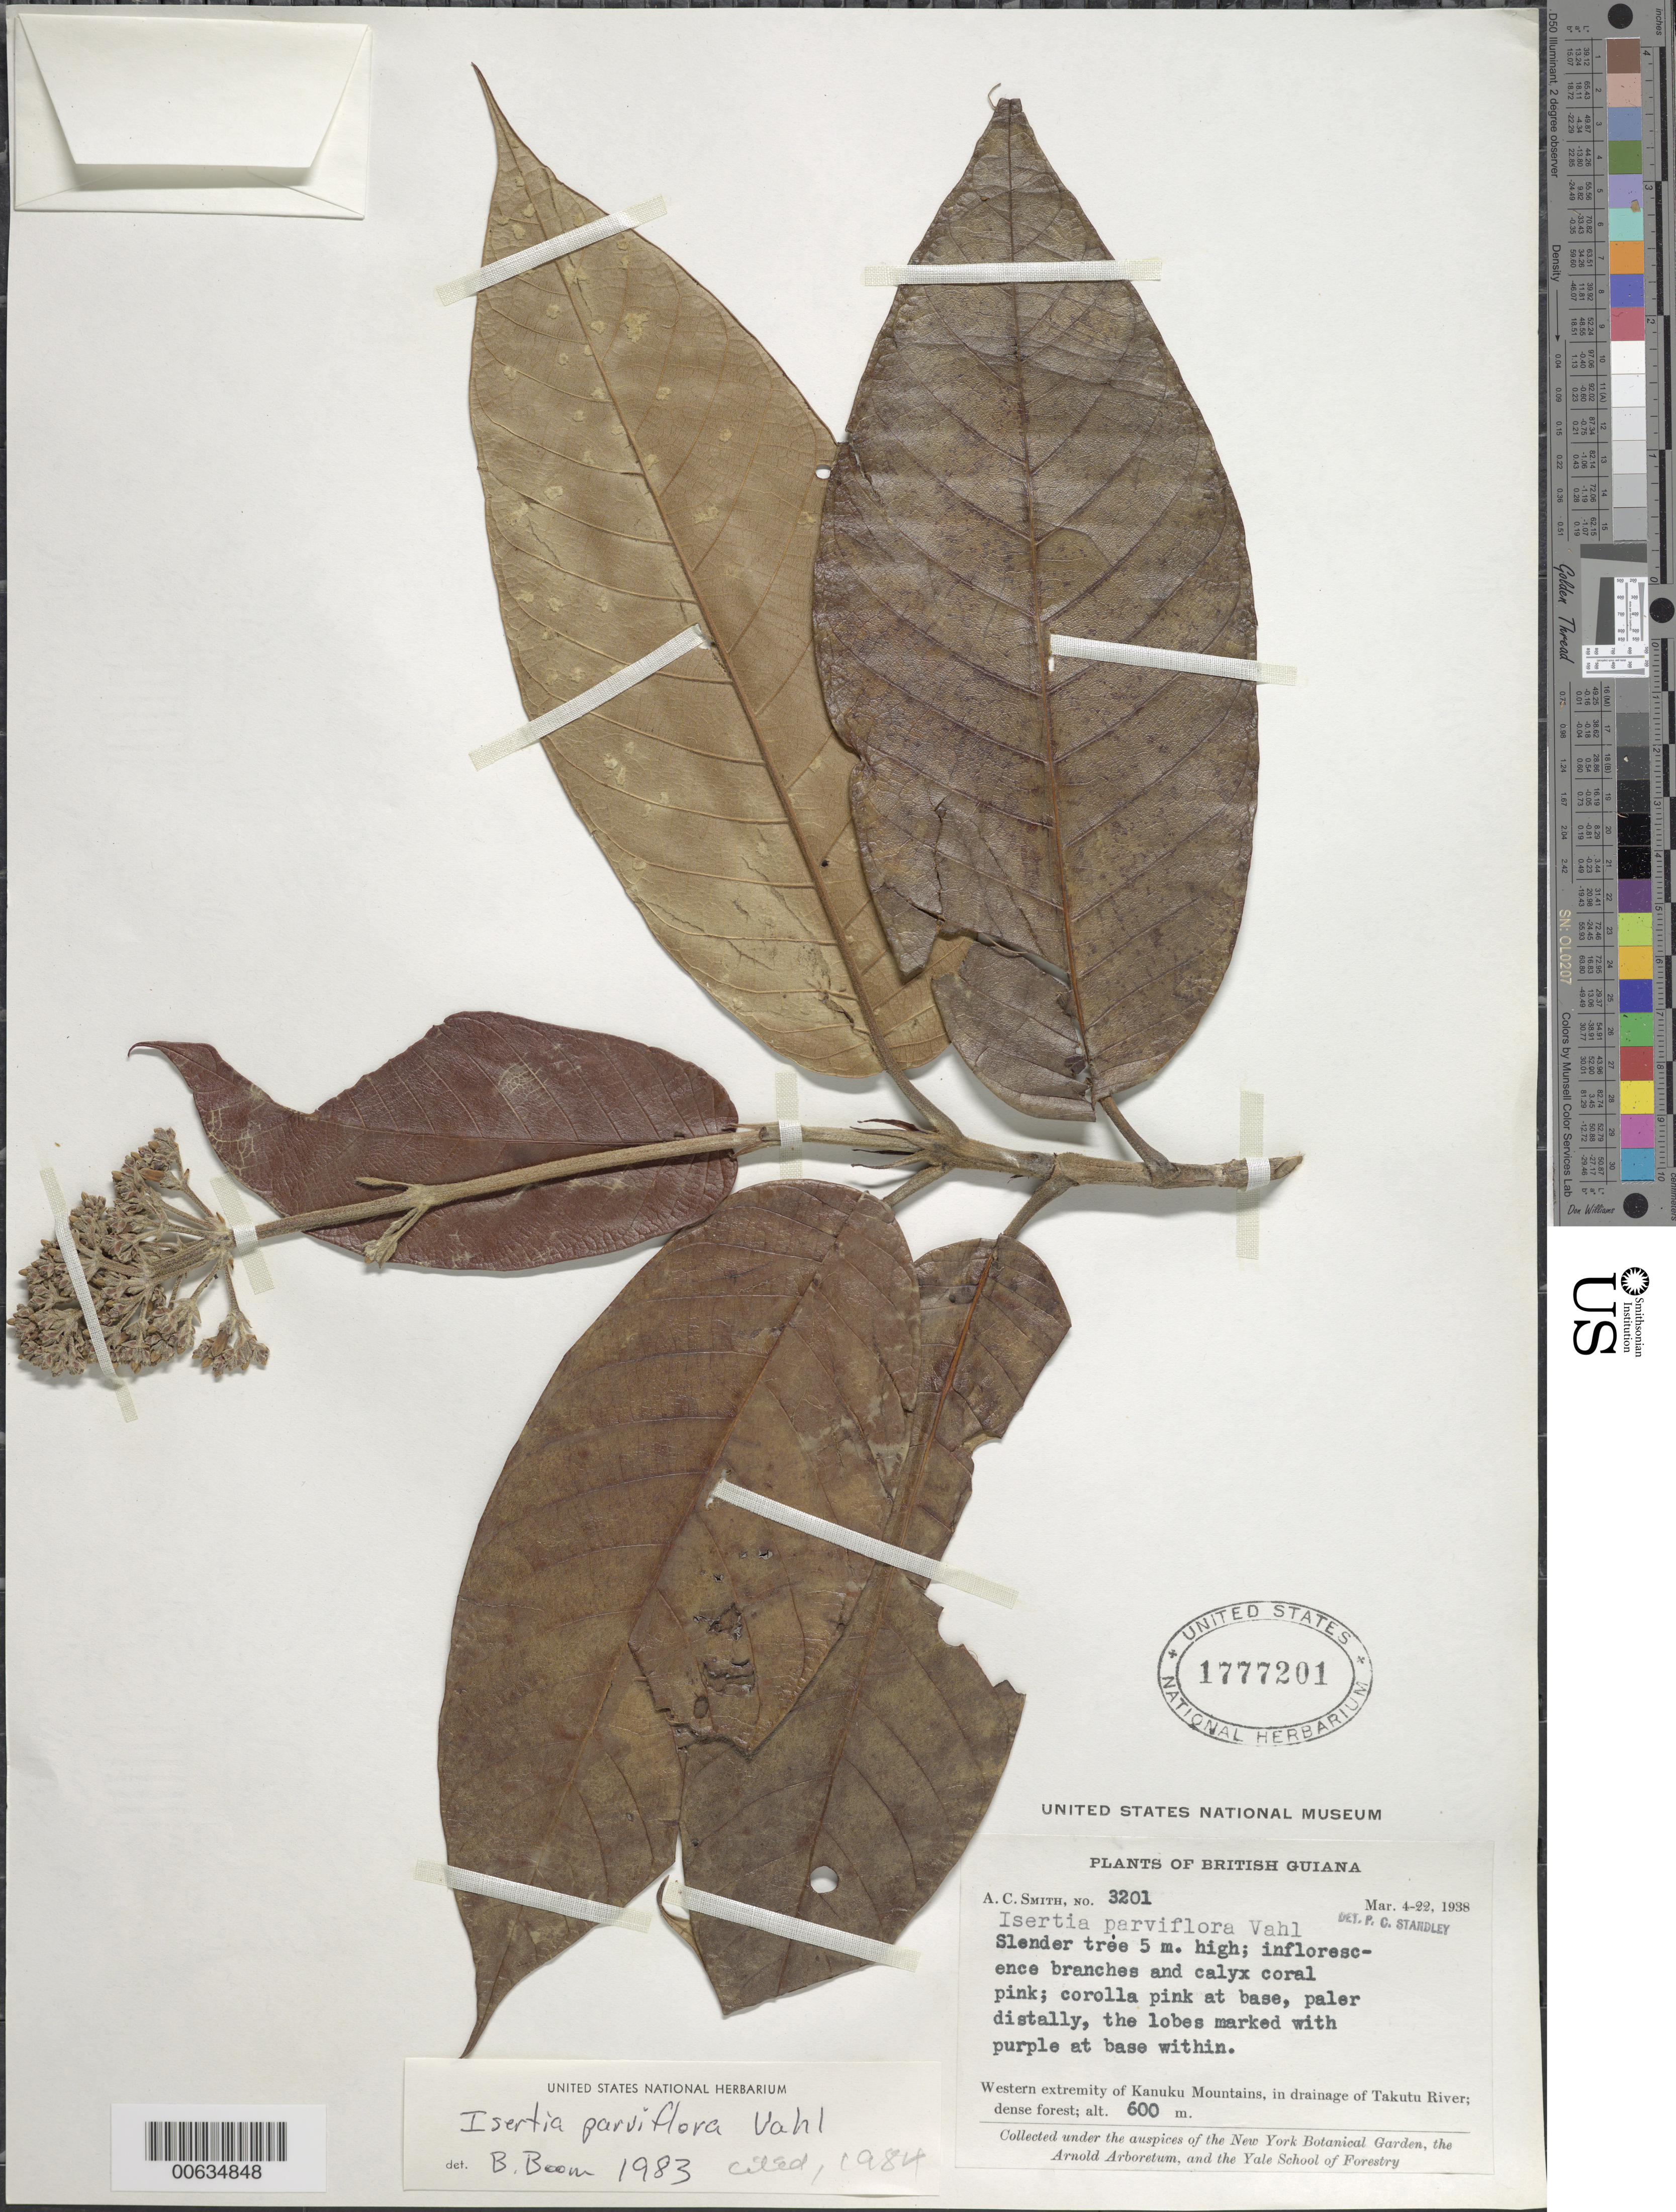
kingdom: Plantae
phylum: Tracheophyta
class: Magnoliopsida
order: Gentianales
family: Rubiaceae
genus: Isertia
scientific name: Isertia parviflora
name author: Vahl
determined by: Boom, B. M.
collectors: A. C. Smith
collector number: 3201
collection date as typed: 4-Mar-38 to 22-Mar-38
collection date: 1938-03-04/1938-03-22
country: Guyana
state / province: U. Takutu-U. Essequibo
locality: Kanuku Mts., drainage of Takutu R., western extremity of Kanuku Mountains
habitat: Dense forest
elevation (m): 600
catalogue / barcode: US 1777201